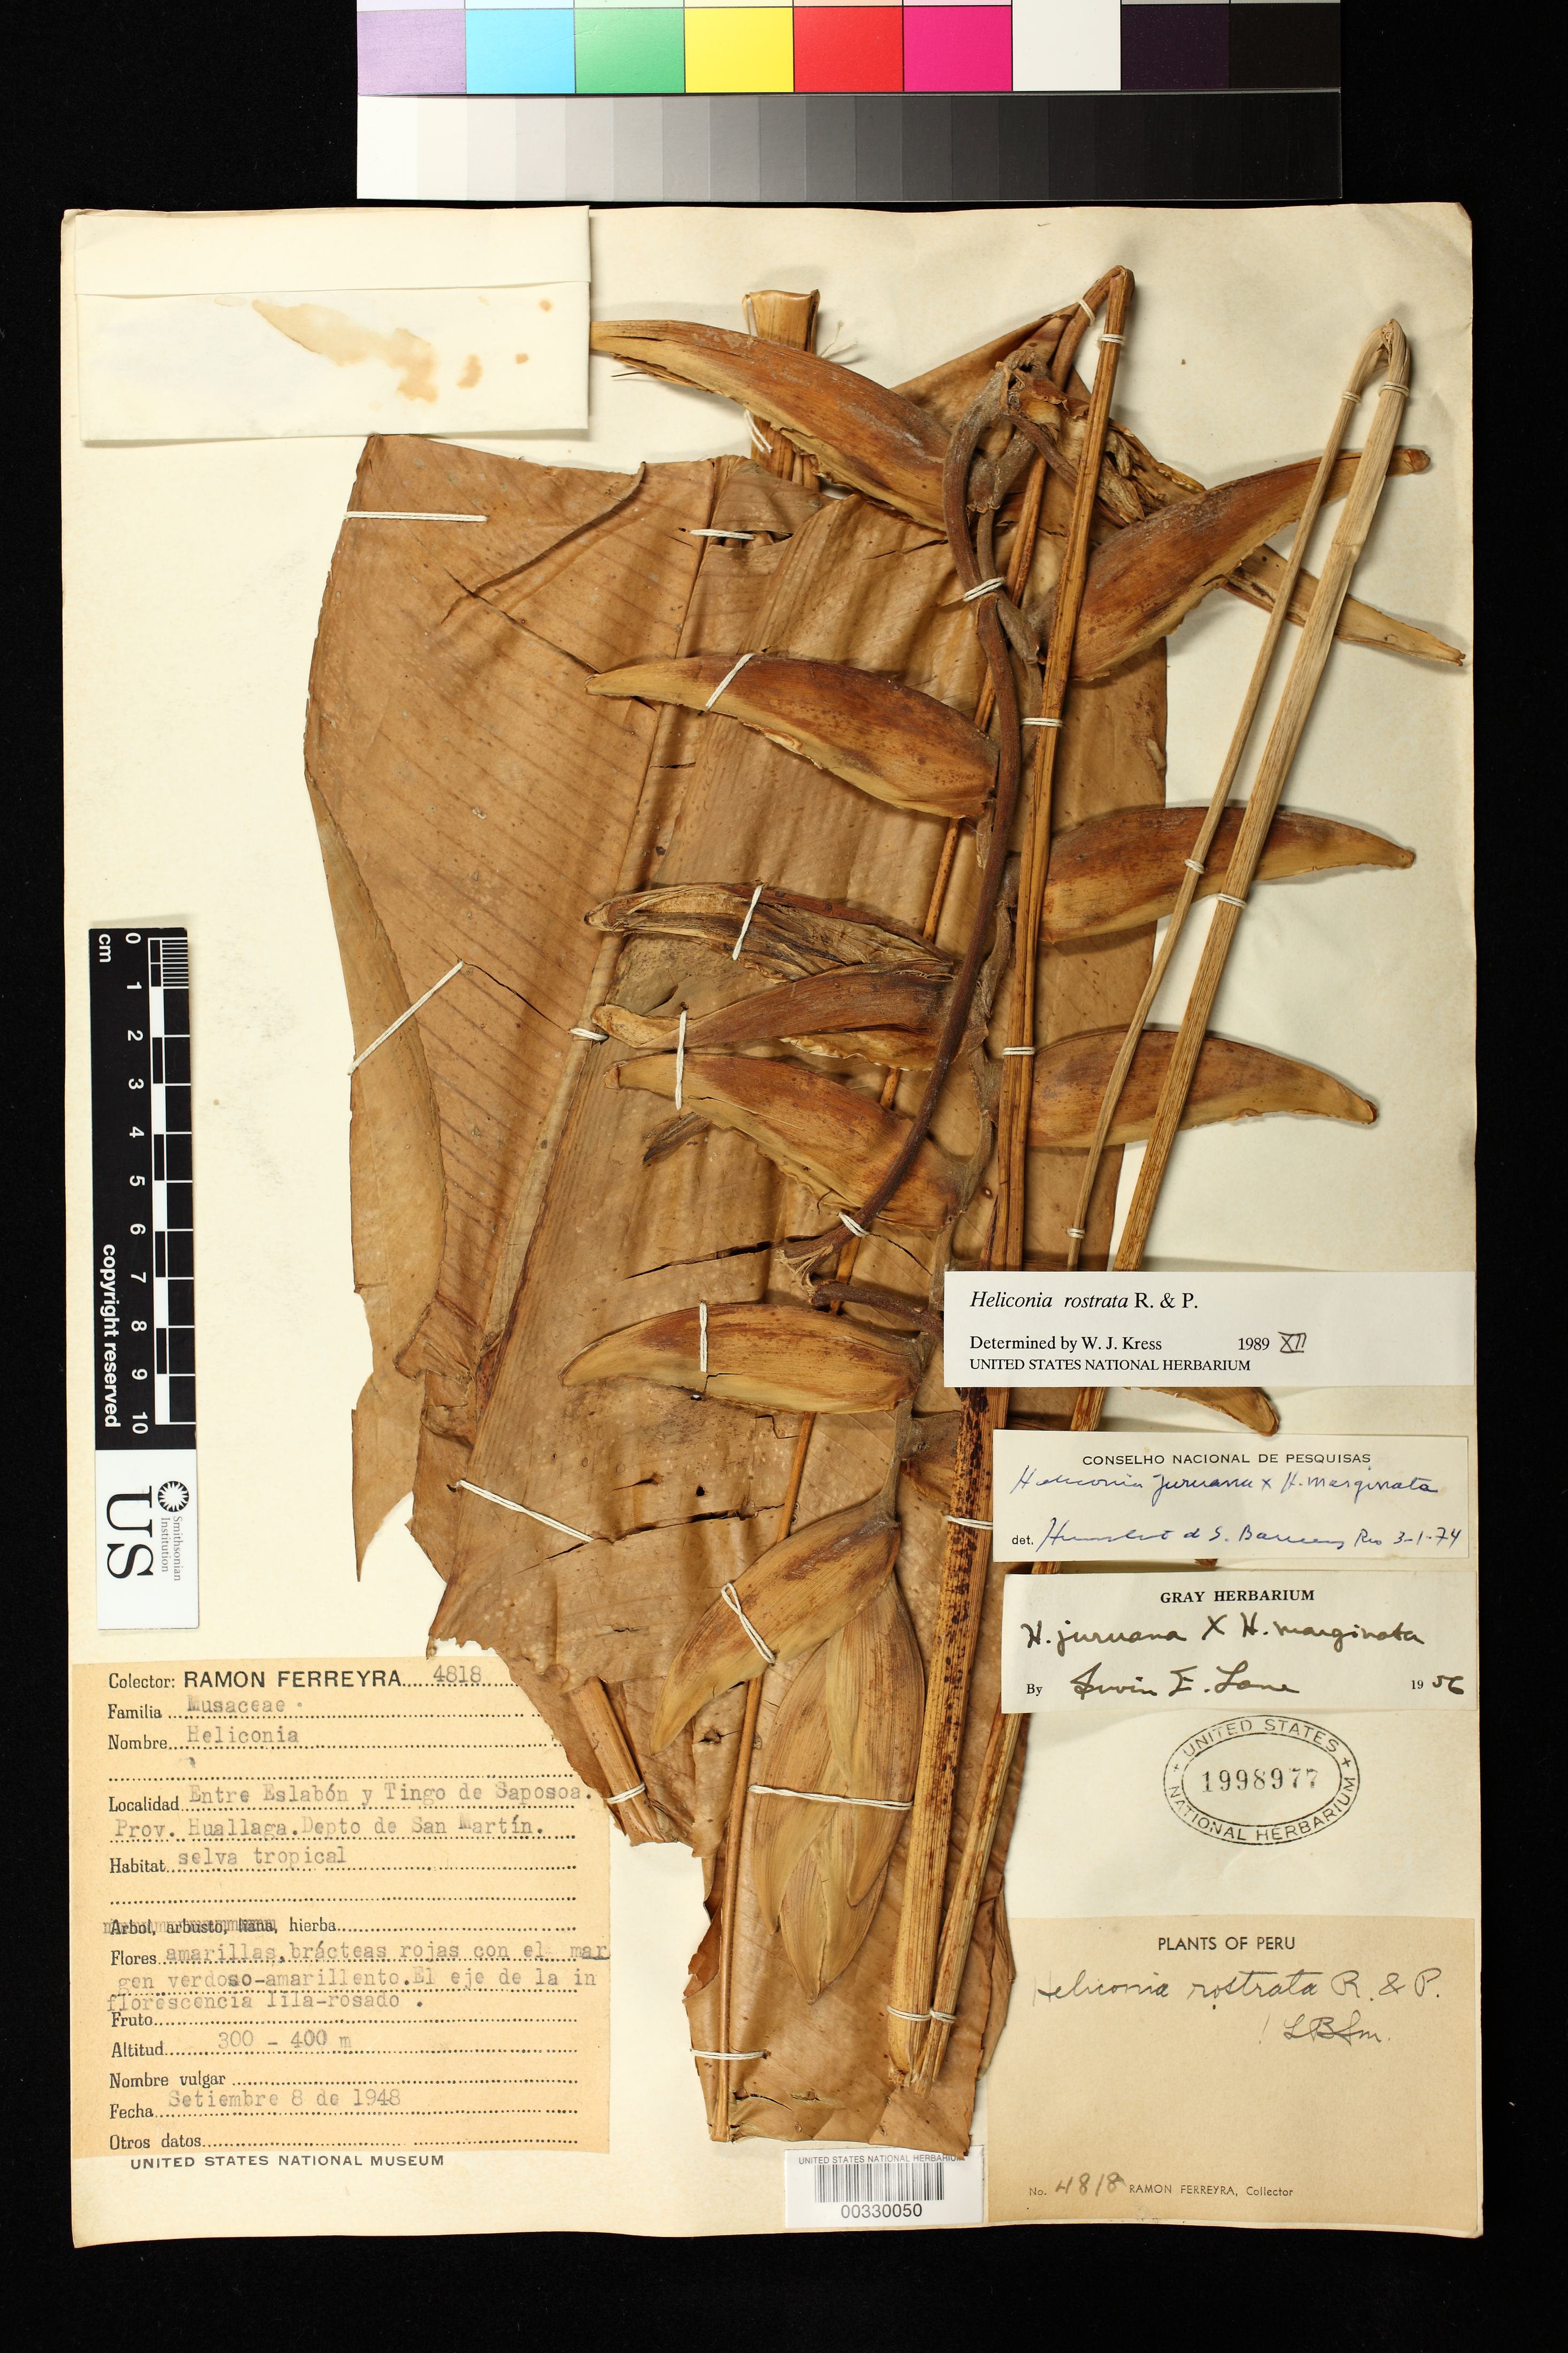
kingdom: Plantae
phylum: Tracheophyta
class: Liliopsida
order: Zingiberales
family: Heliconiaceae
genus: Heliconia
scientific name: Heliconia rostrata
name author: Ruiz & Pav.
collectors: R. A. Ferreyra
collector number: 4818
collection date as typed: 08 Sep 1948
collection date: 1948-09-08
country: Peru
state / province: San Martín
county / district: Huallaga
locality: Between eslabon and tingo de saposoa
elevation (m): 300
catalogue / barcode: US 1998977